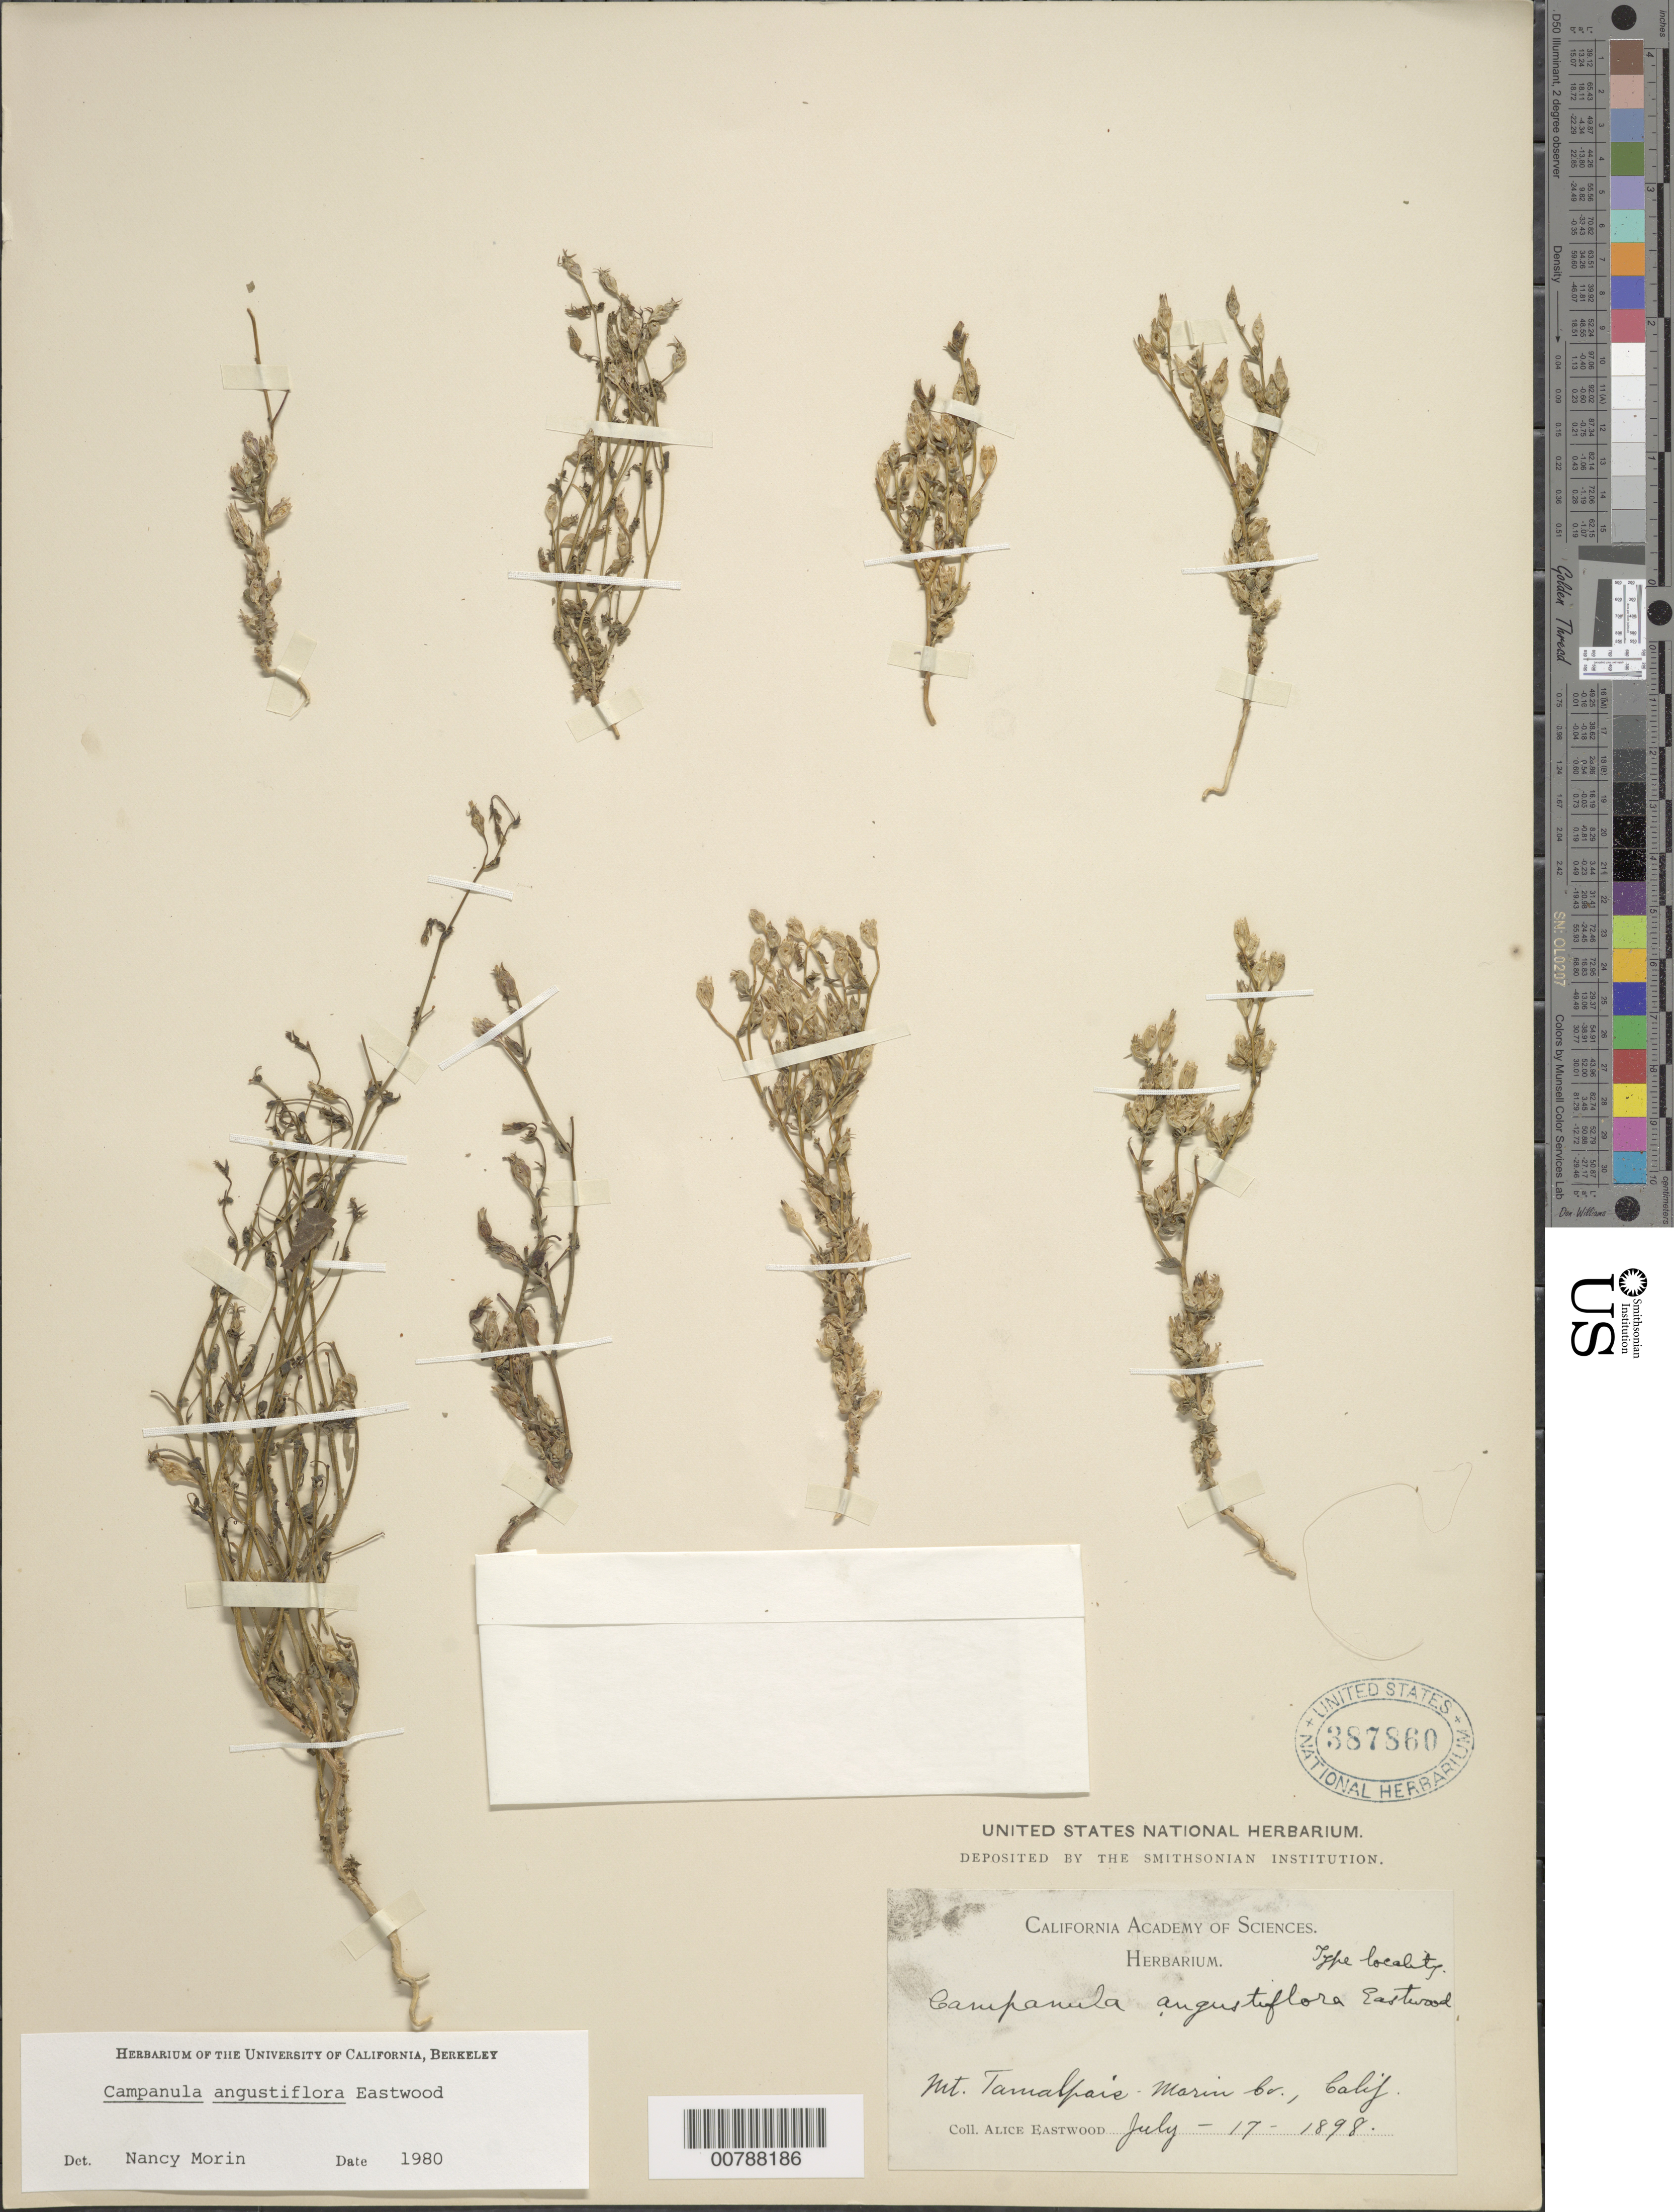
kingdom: Plantae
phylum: Tracheophyta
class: Magnoliopsida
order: Asterales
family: Campanulaceae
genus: Campanula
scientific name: Campanula angustiflora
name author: Eastw.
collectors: A. Eastwood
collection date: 1898-07-17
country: United States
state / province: California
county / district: Marin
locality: Mt. Tamalpais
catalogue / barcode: US 387860